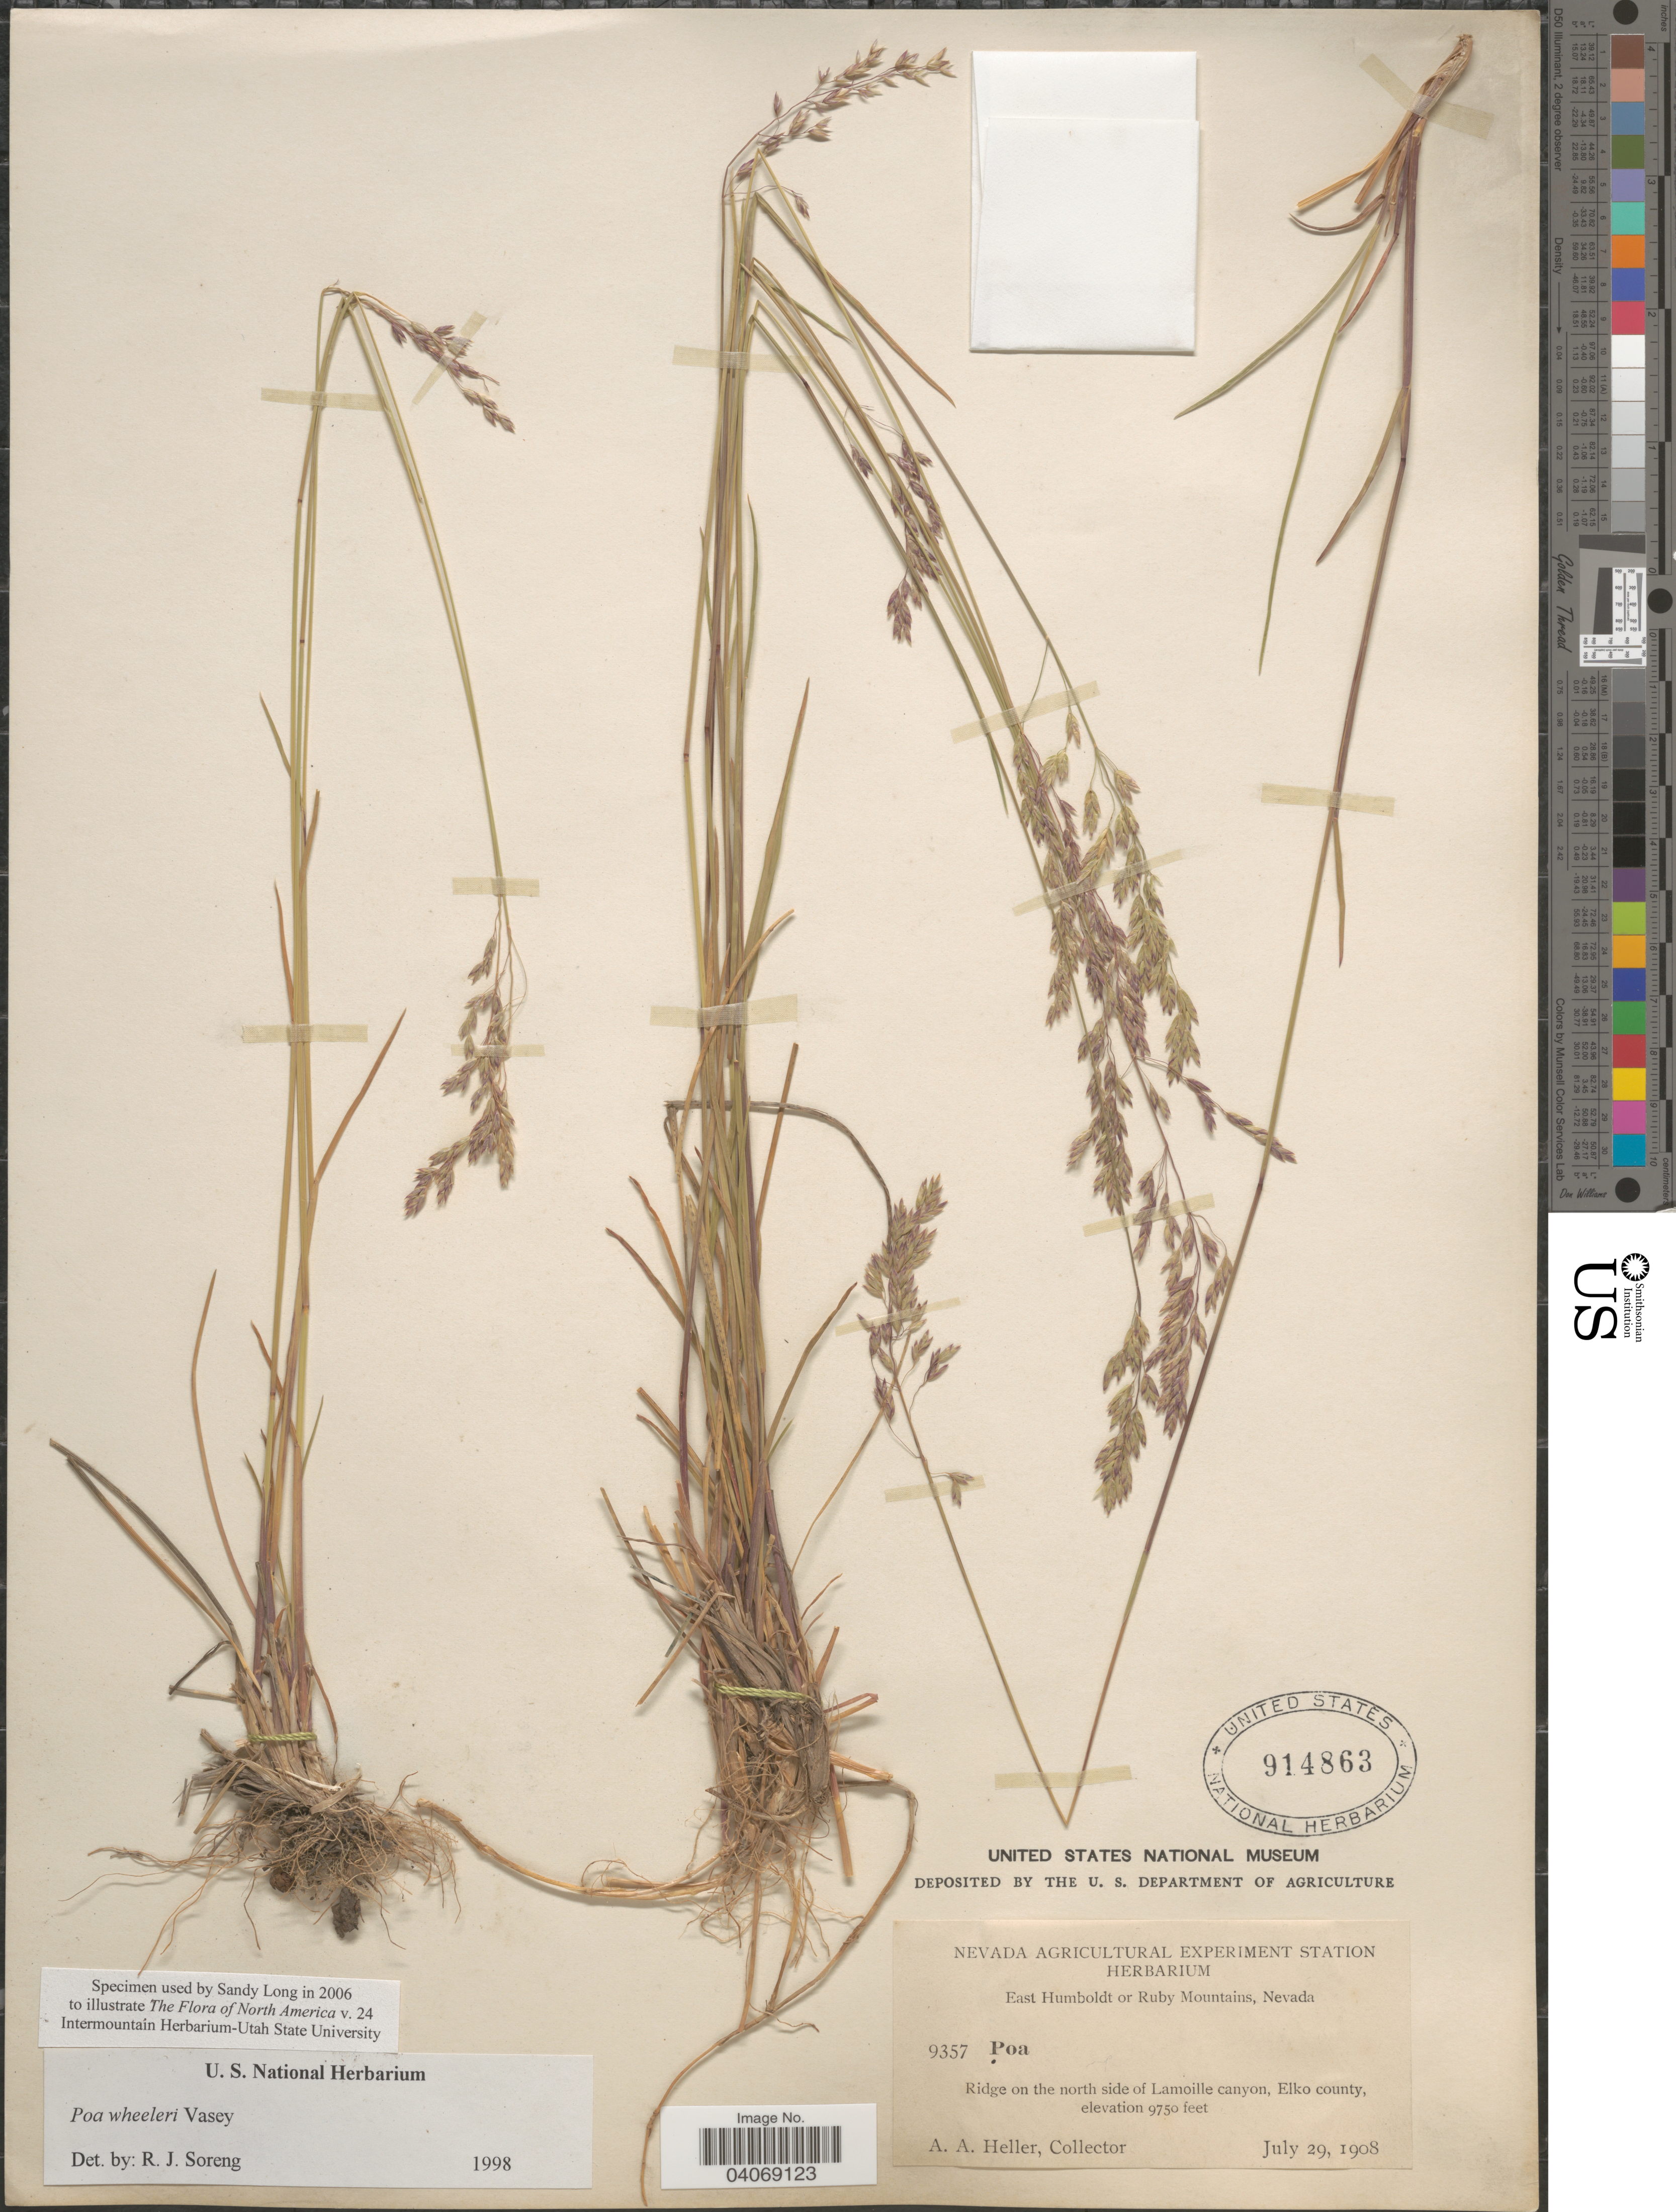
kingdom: Plantae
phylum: Tracheophyta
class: Liliopsida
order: Poales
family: Poaceae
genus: Poa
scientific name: Poa wheeleri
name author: Vasey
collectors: A. A. Heller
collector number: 9357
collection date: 1908-07-29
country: United States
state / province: Nevada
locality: East Humboldt or Ruby Mountains. Ridge on the north side of Lamoille canyon, Elko county.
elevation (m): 2972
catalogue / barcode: US 914863